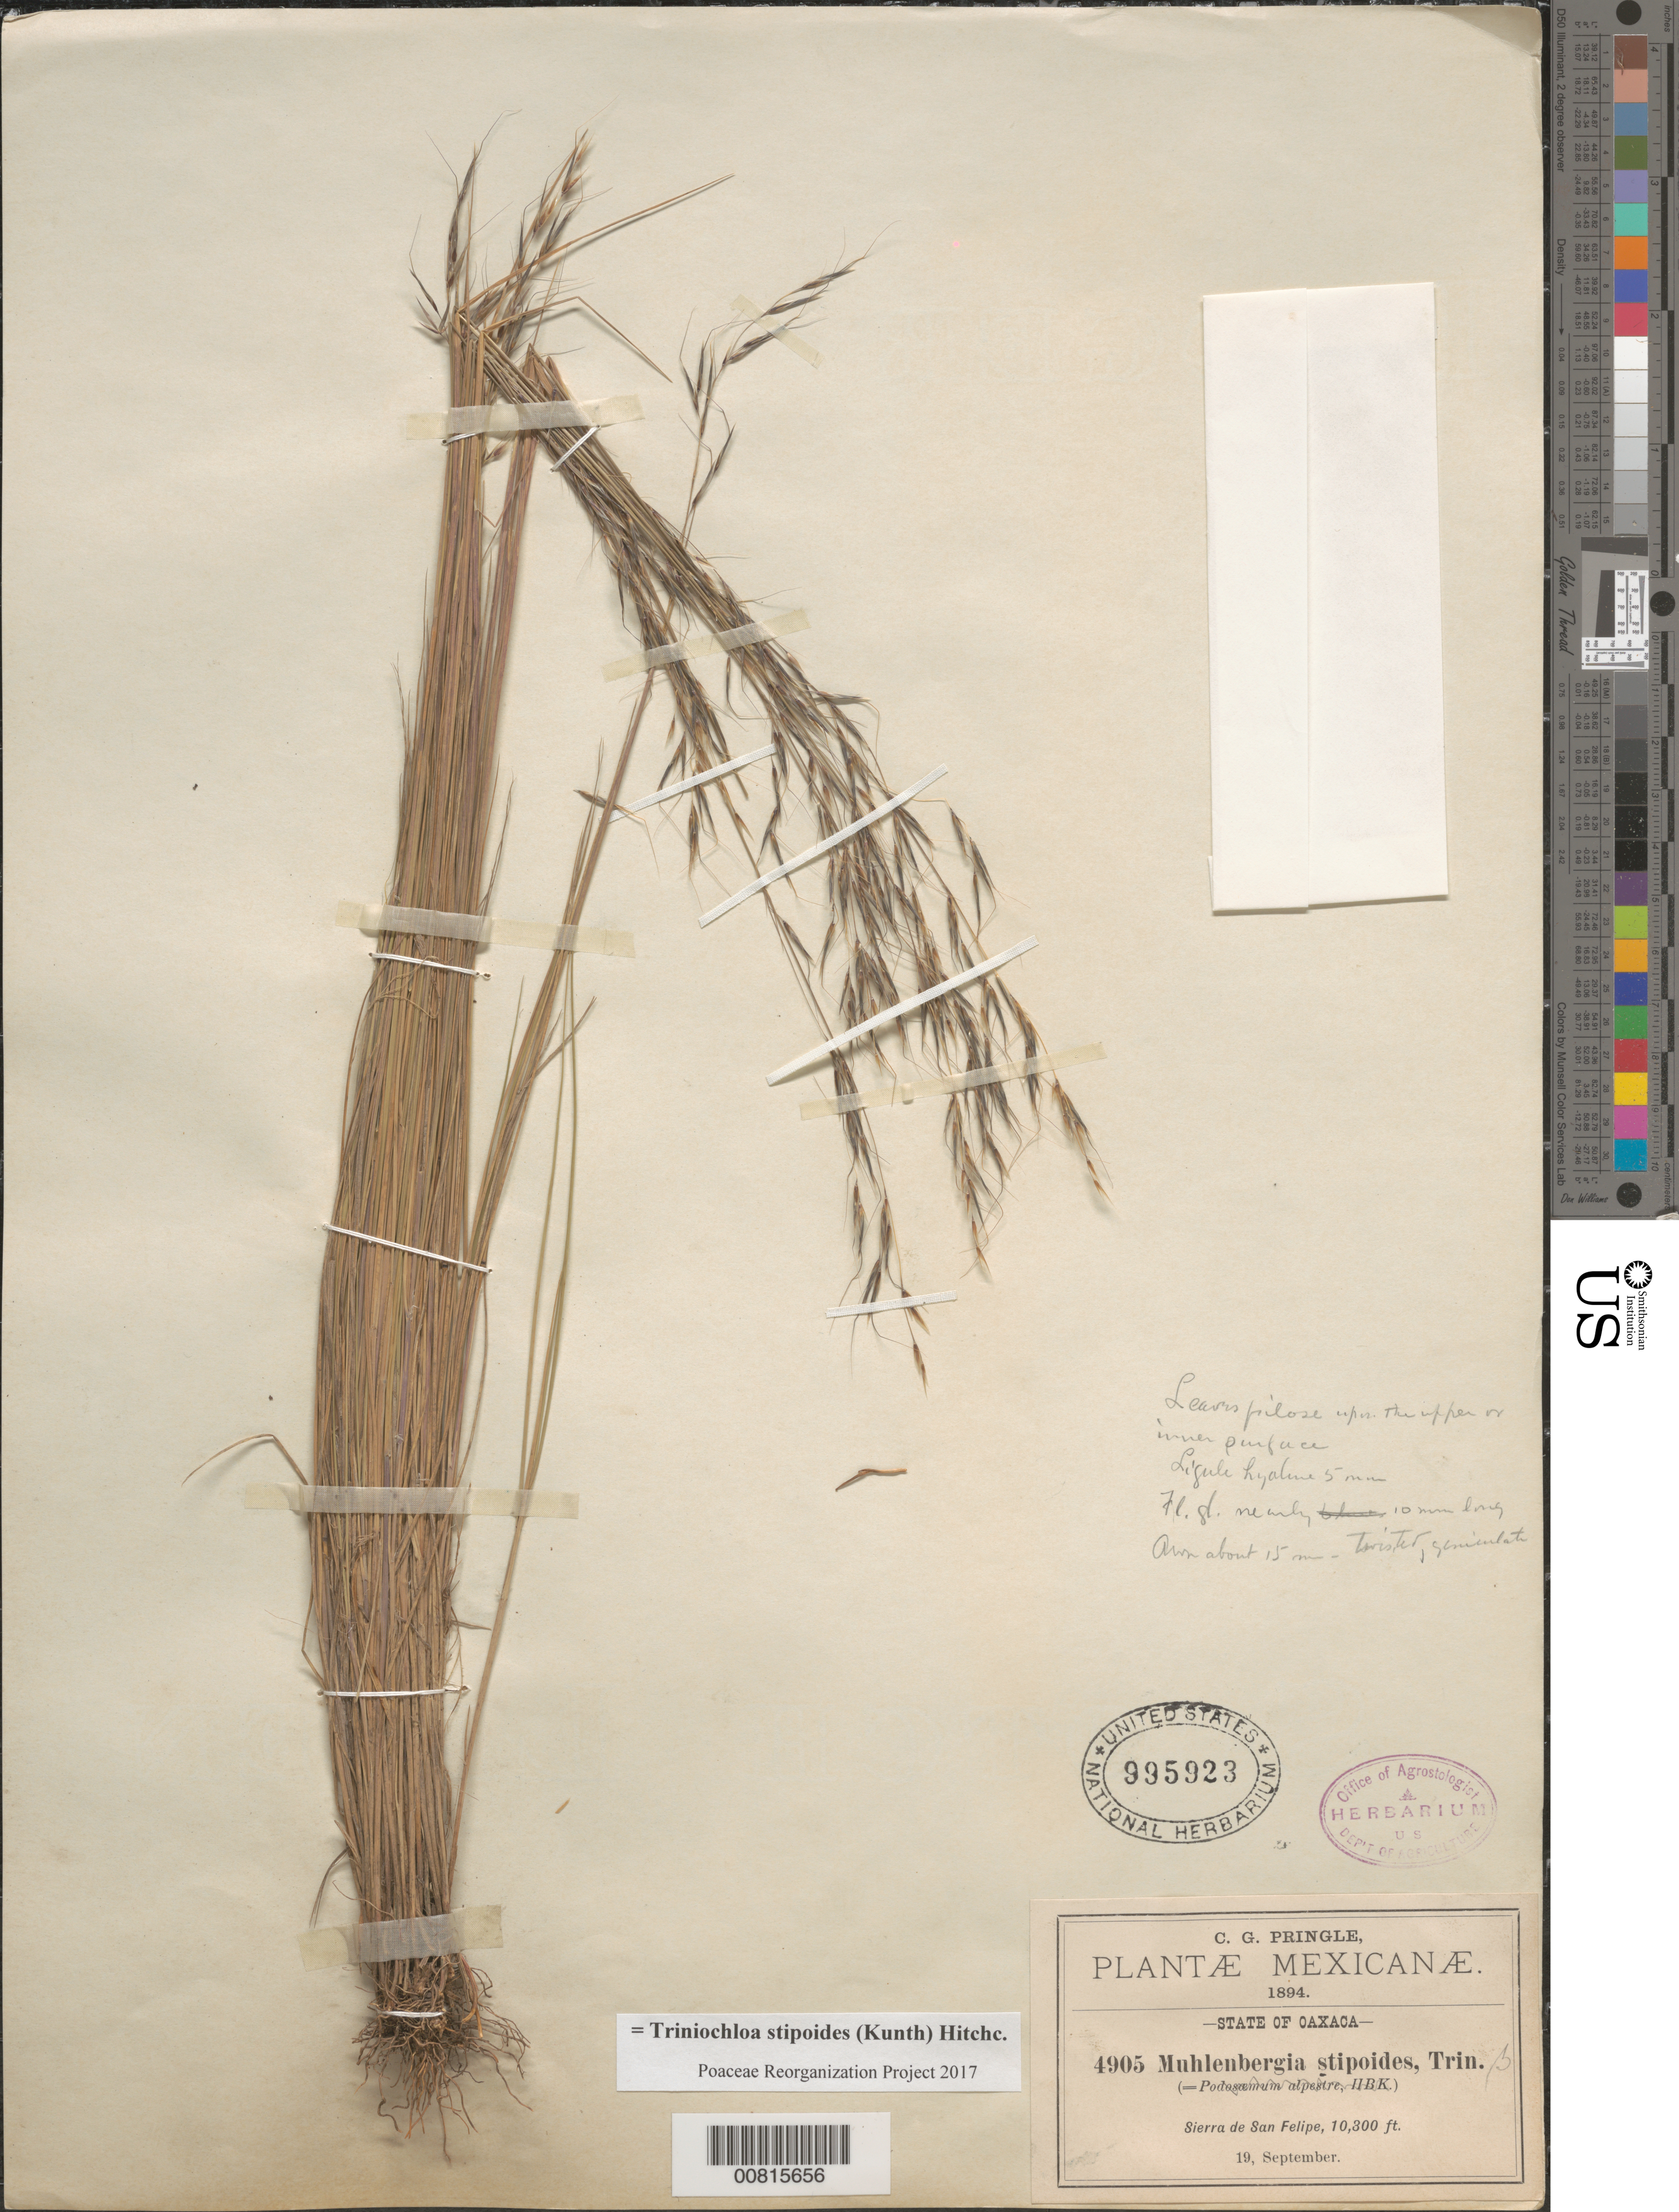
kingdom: Plantae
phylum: Tracheophyta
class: Liliopsida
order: Poales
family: Poaceae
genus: Triniochloa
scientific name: Triniochloa stipoides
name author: (Kunth) Hitchc.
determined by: Poaceae Reorganization Project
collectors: F. M. Liebmann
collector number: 647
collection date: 1841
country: Mexico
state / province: Puebla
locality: Pico de orizaba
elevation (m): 2438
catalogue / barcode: US 995923